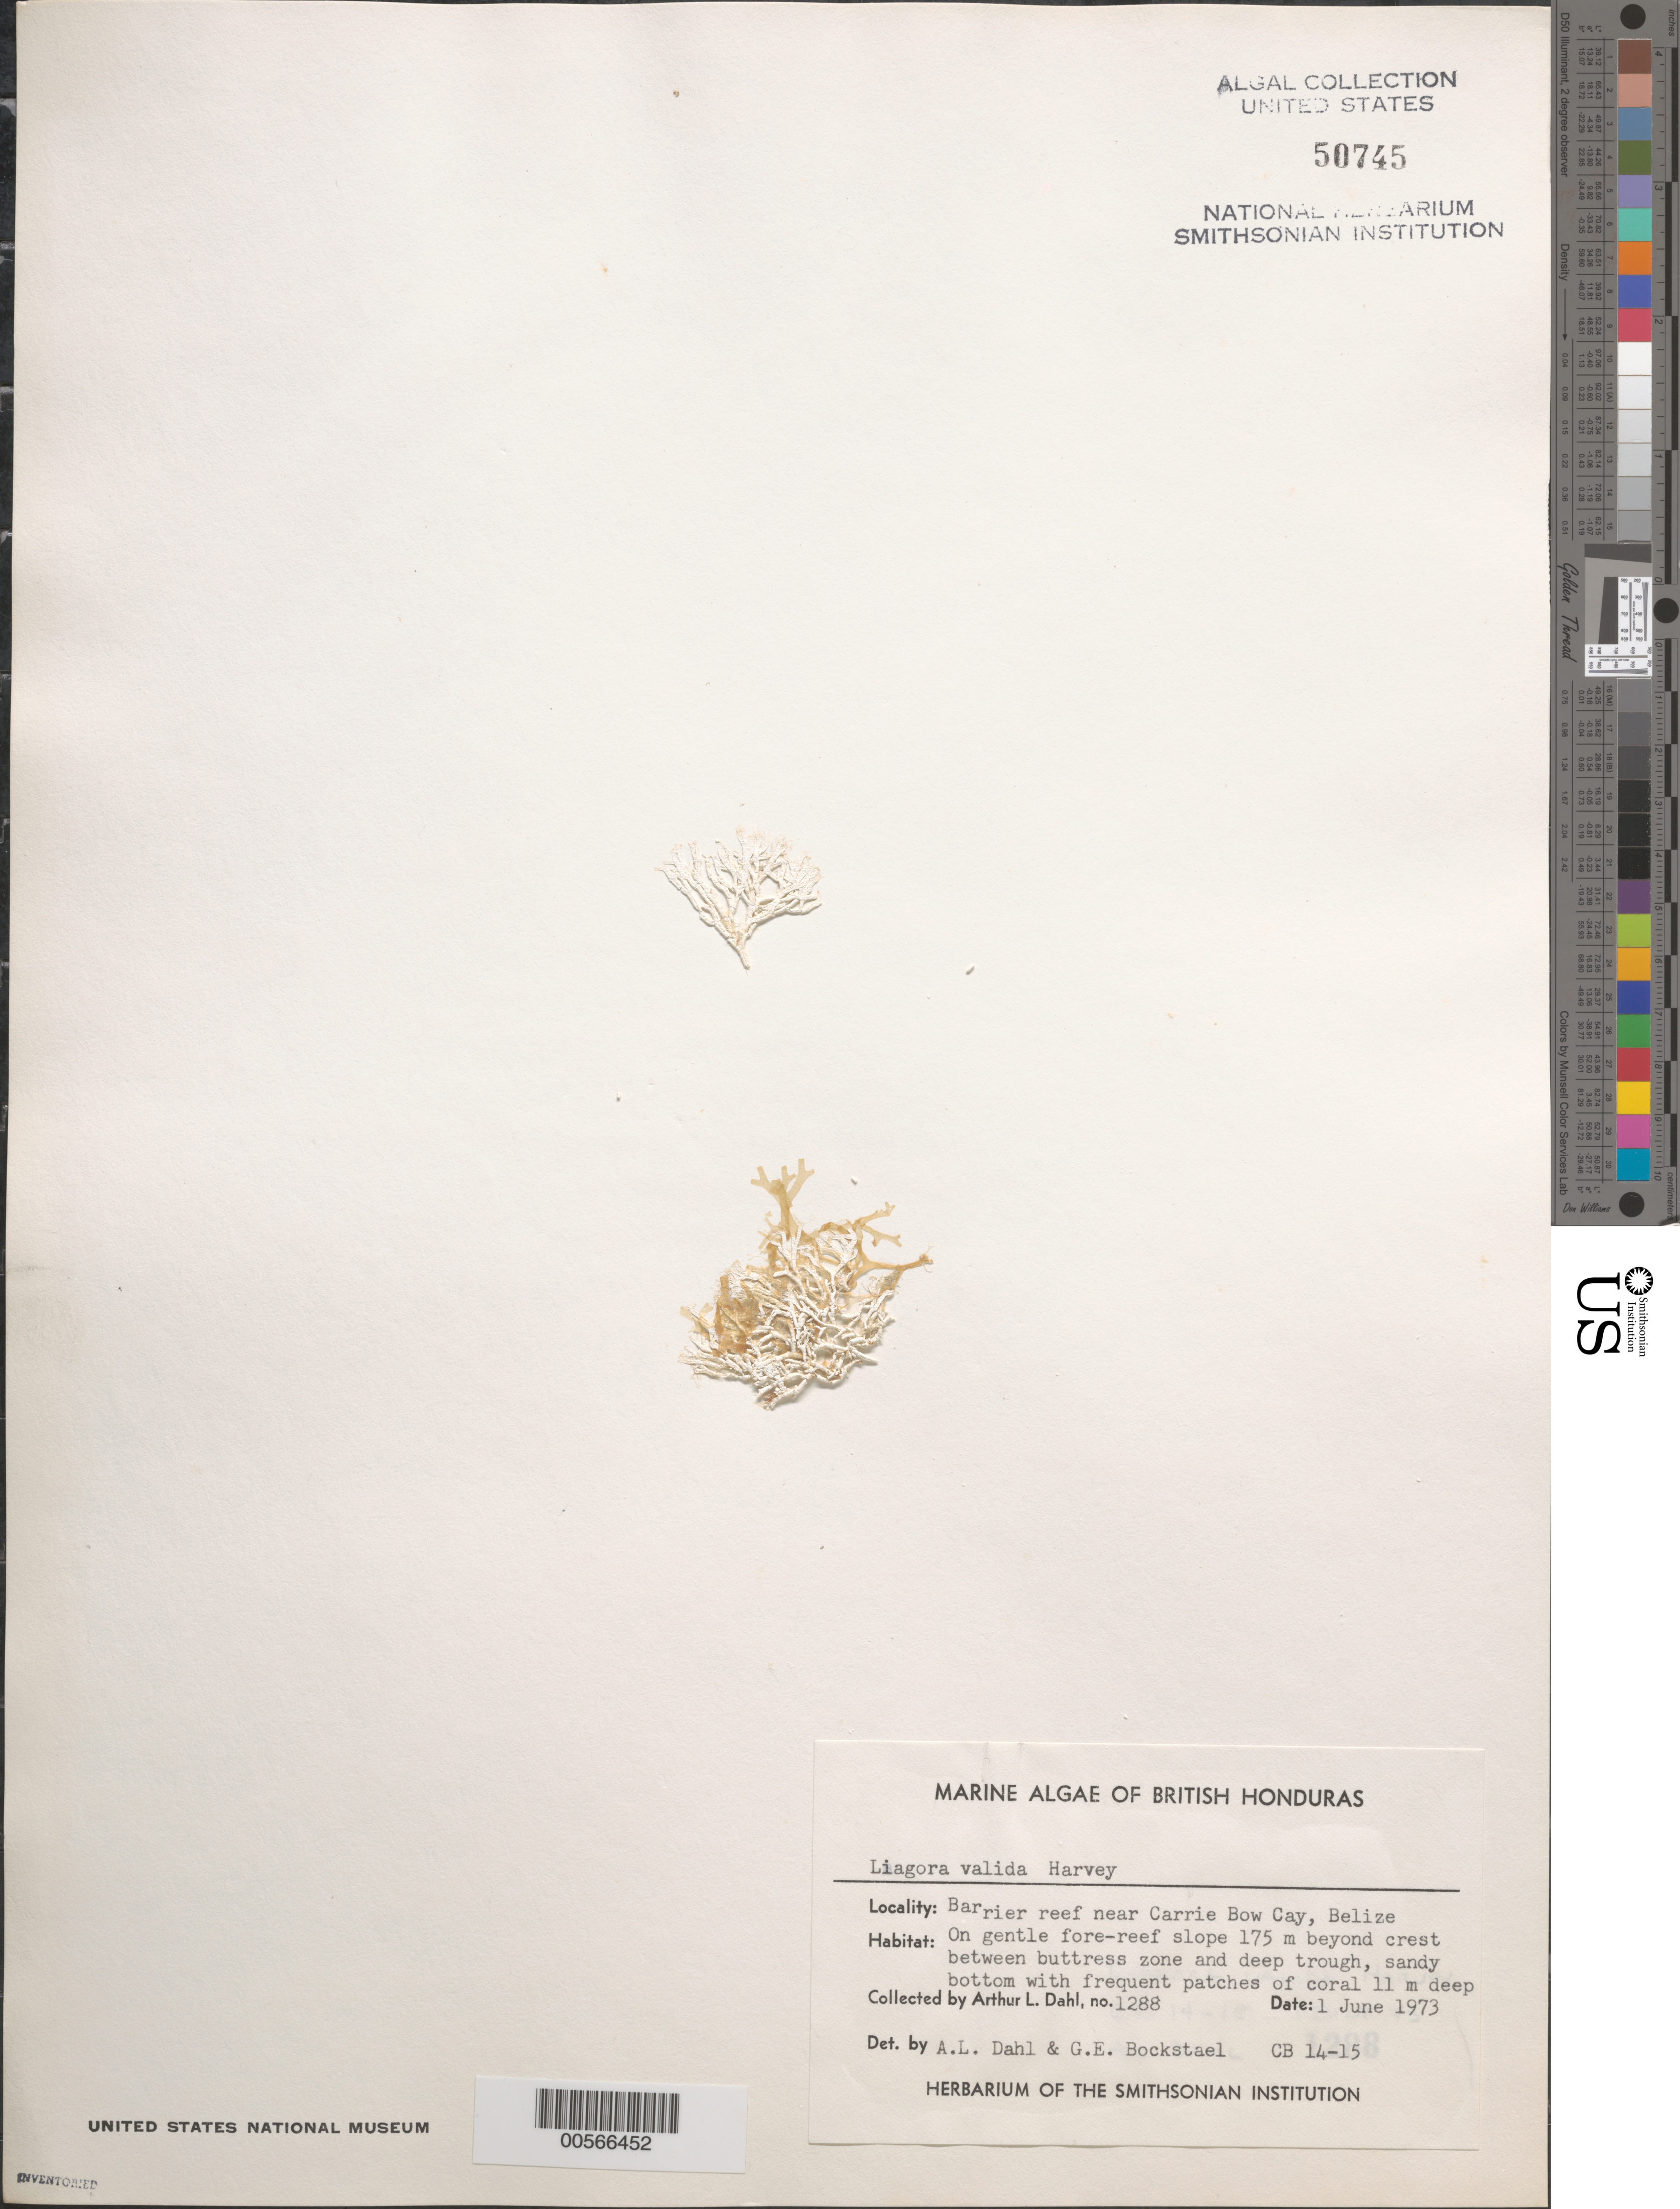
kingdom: Plantae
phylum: Rhodophyta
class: Florideophyceae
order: Nemaliales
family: Liagoraceae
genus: Liagora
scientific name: Liagora valida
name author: Harv.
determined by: Dahl, A. O.; Bockstael, G. E.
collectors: A. Dahl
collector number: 1288 & CB 14-15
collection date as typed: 01 Jun 1973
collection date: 1973-06-01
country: Belize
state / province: Stann Creek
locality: Barrier reef near Carrie Bow Cay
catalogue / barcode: US 50745